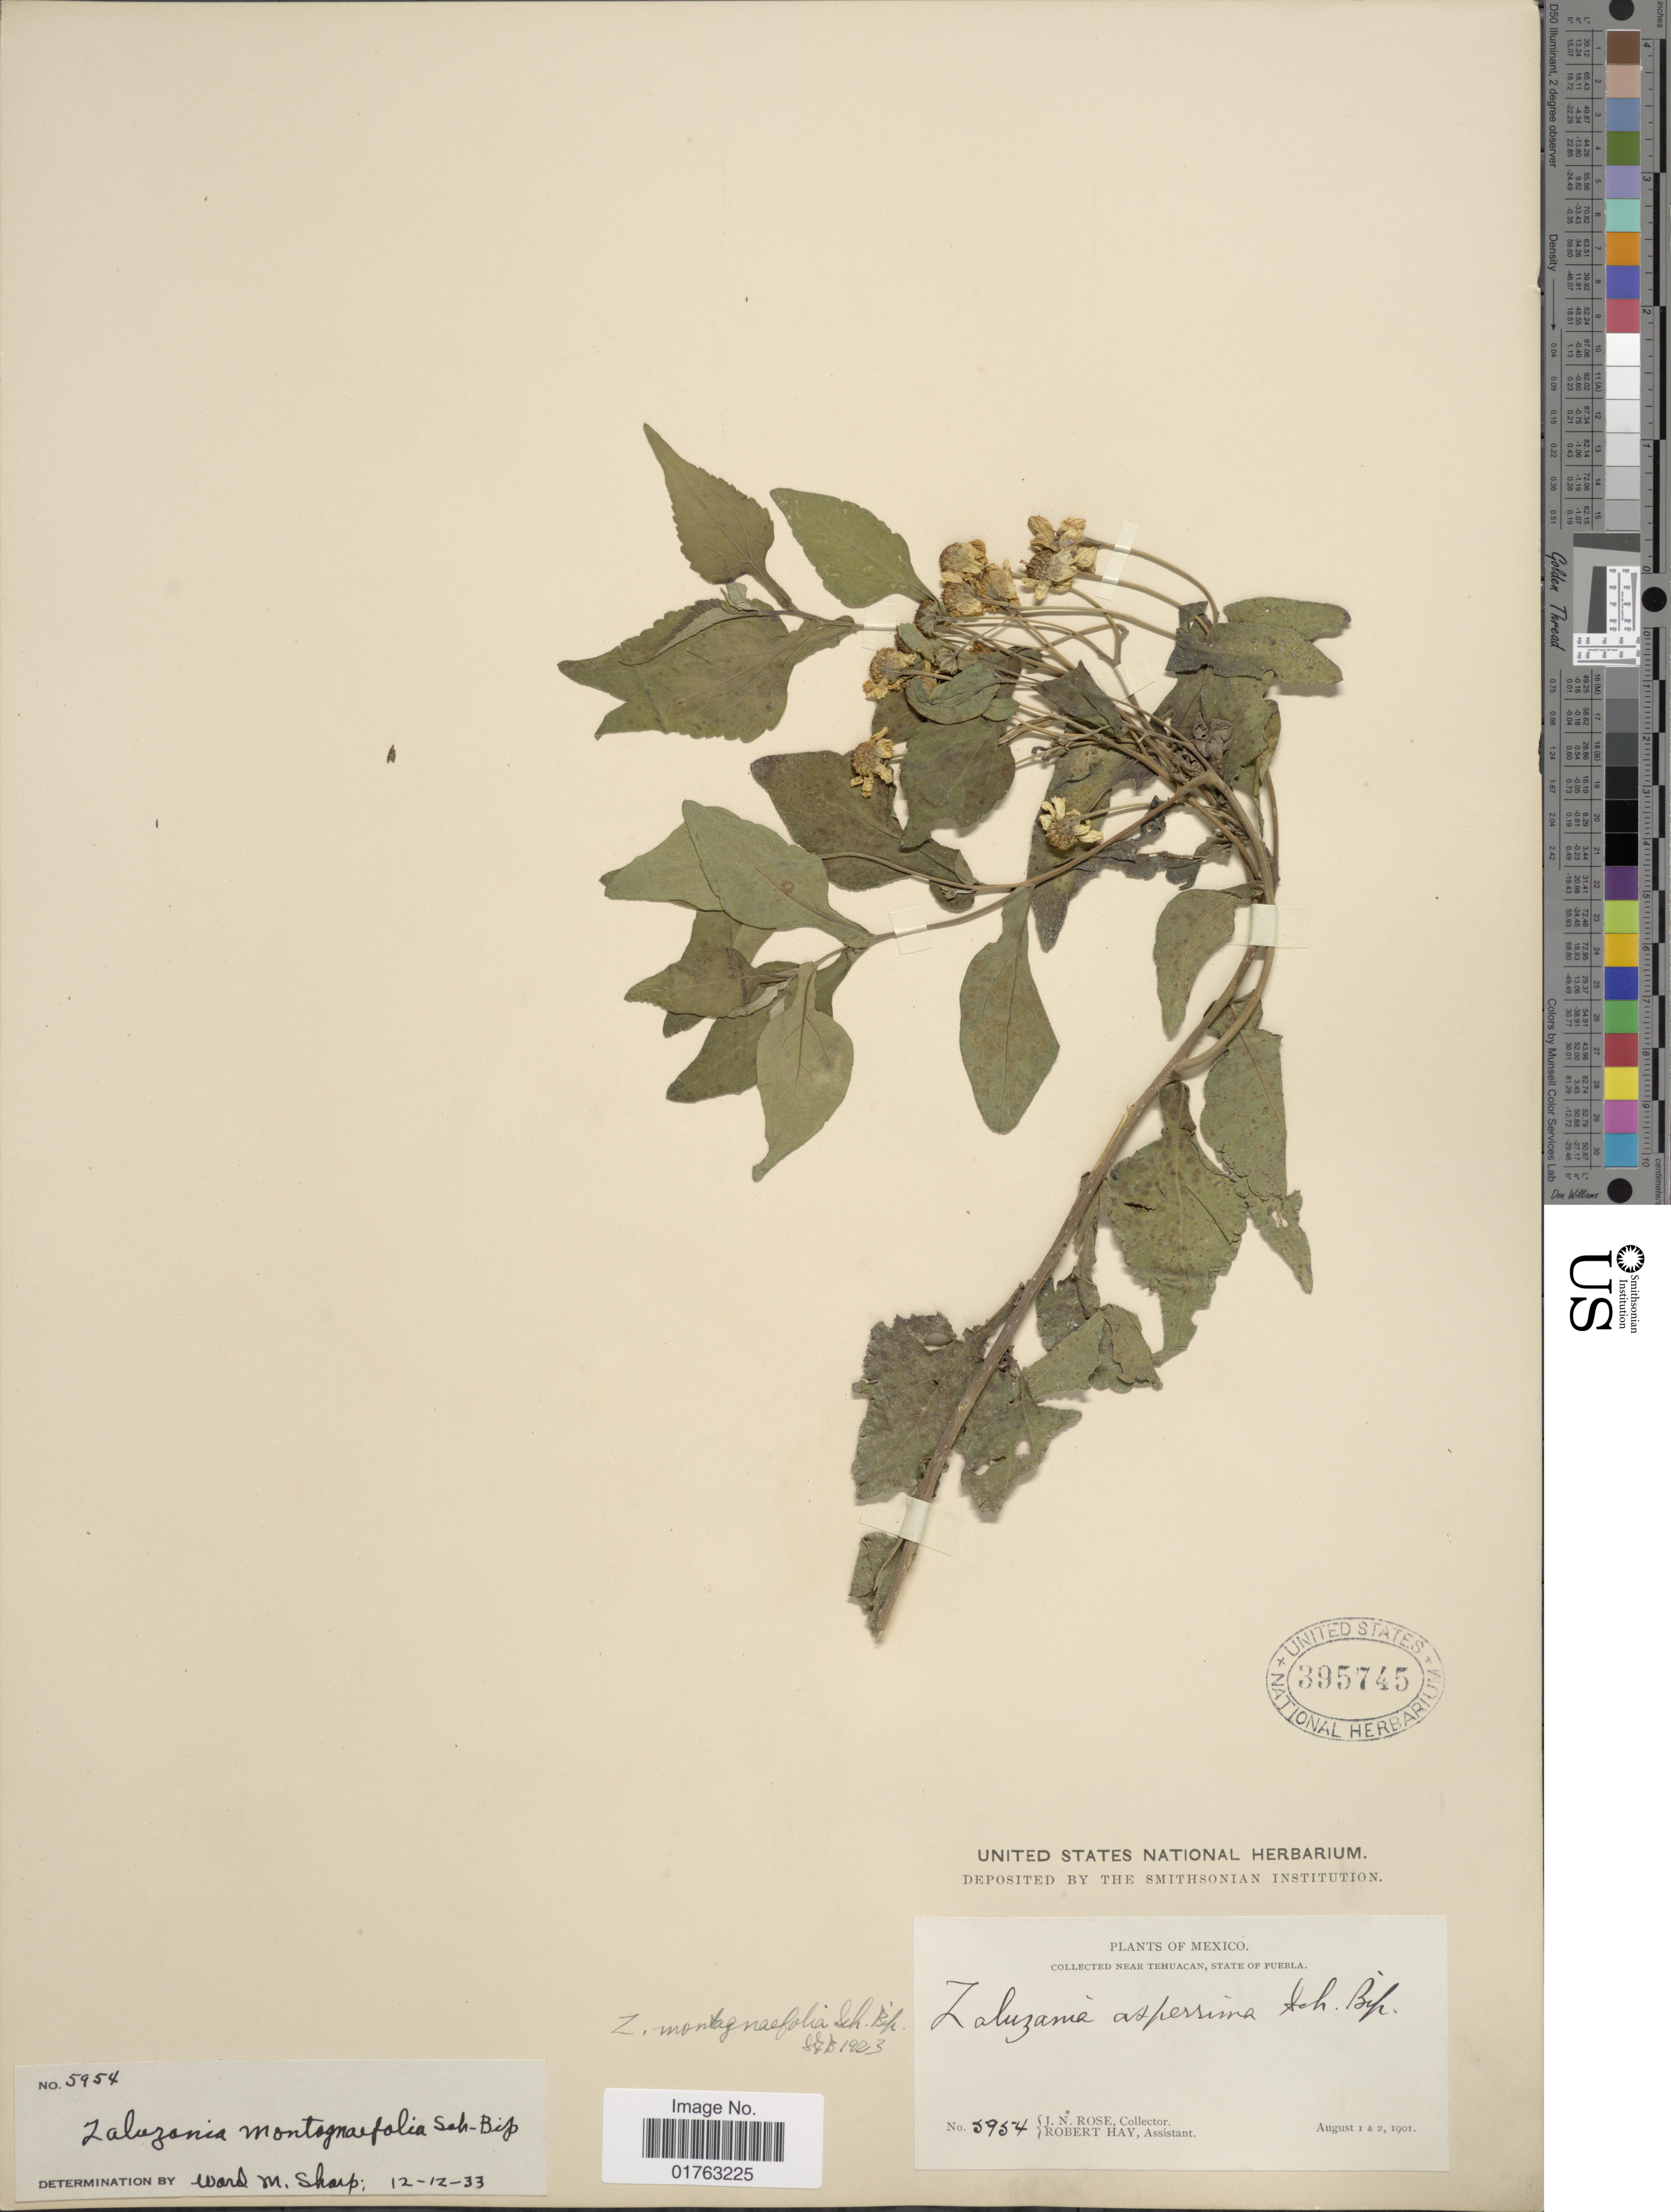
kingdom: Plantae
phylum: Tracheophyta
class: Magnoliopsida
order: Asterales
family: Asteraceae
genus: Zaluzania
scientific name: Zaluzania montagnaefolia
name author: Sch. Bip.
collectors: J. N. Rose & R. Hay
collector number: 5954*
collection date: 1901-08-01/1901-08-02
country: Mexico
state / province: Puebla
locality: Near Tehuacan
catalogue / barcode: US 395745